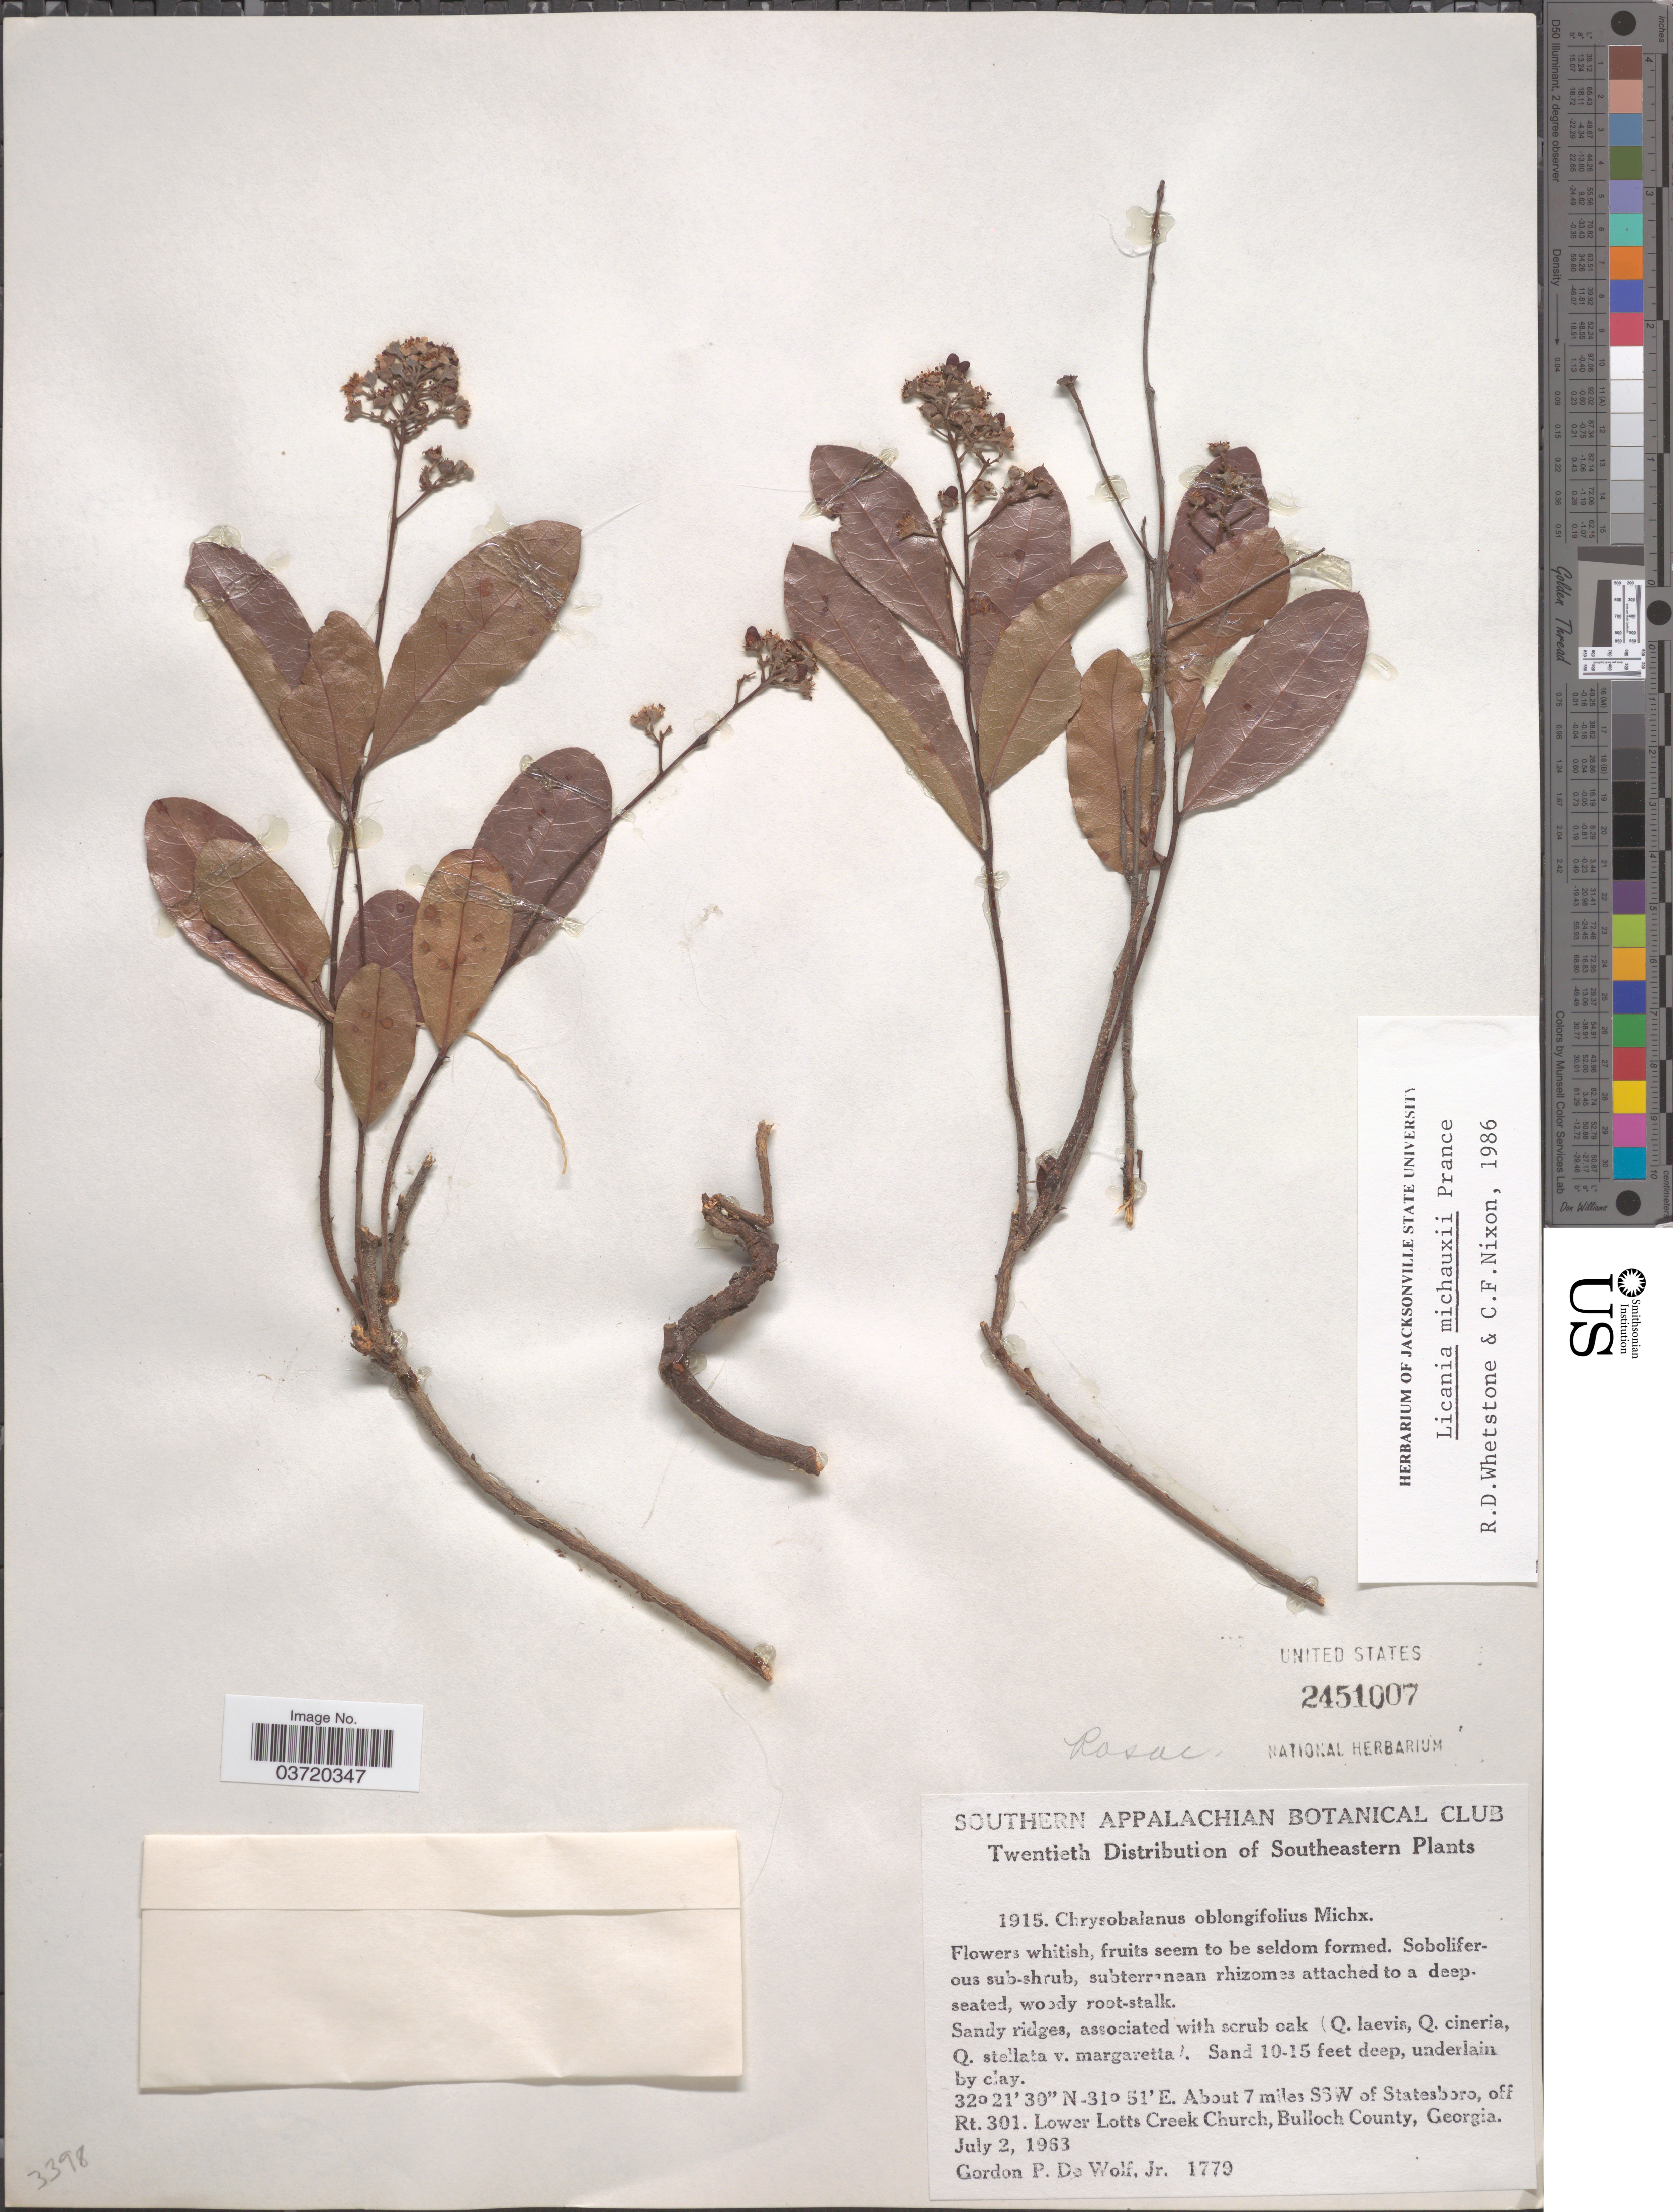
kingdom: Plantae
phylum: Tracheophyta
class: Magnoliopsida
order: Malpighiales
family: Chrysobalanaceae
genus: Geobalanus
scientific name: Geobalanus oblongifolius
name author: (Michx.) Small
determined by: Strong, M. T., (US), Smithsonian Institution - National Museum of Natural History (UNITED STATES)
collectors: G. DeWolf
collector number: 1779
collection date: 1963-07-02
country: United States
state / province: Georgia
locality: Southern Appalachian. About 7 miles SSW of Statesboro, off Rt. 301. Lower Lotts Creek Church, Bulloch County.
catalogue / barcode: US 2451007